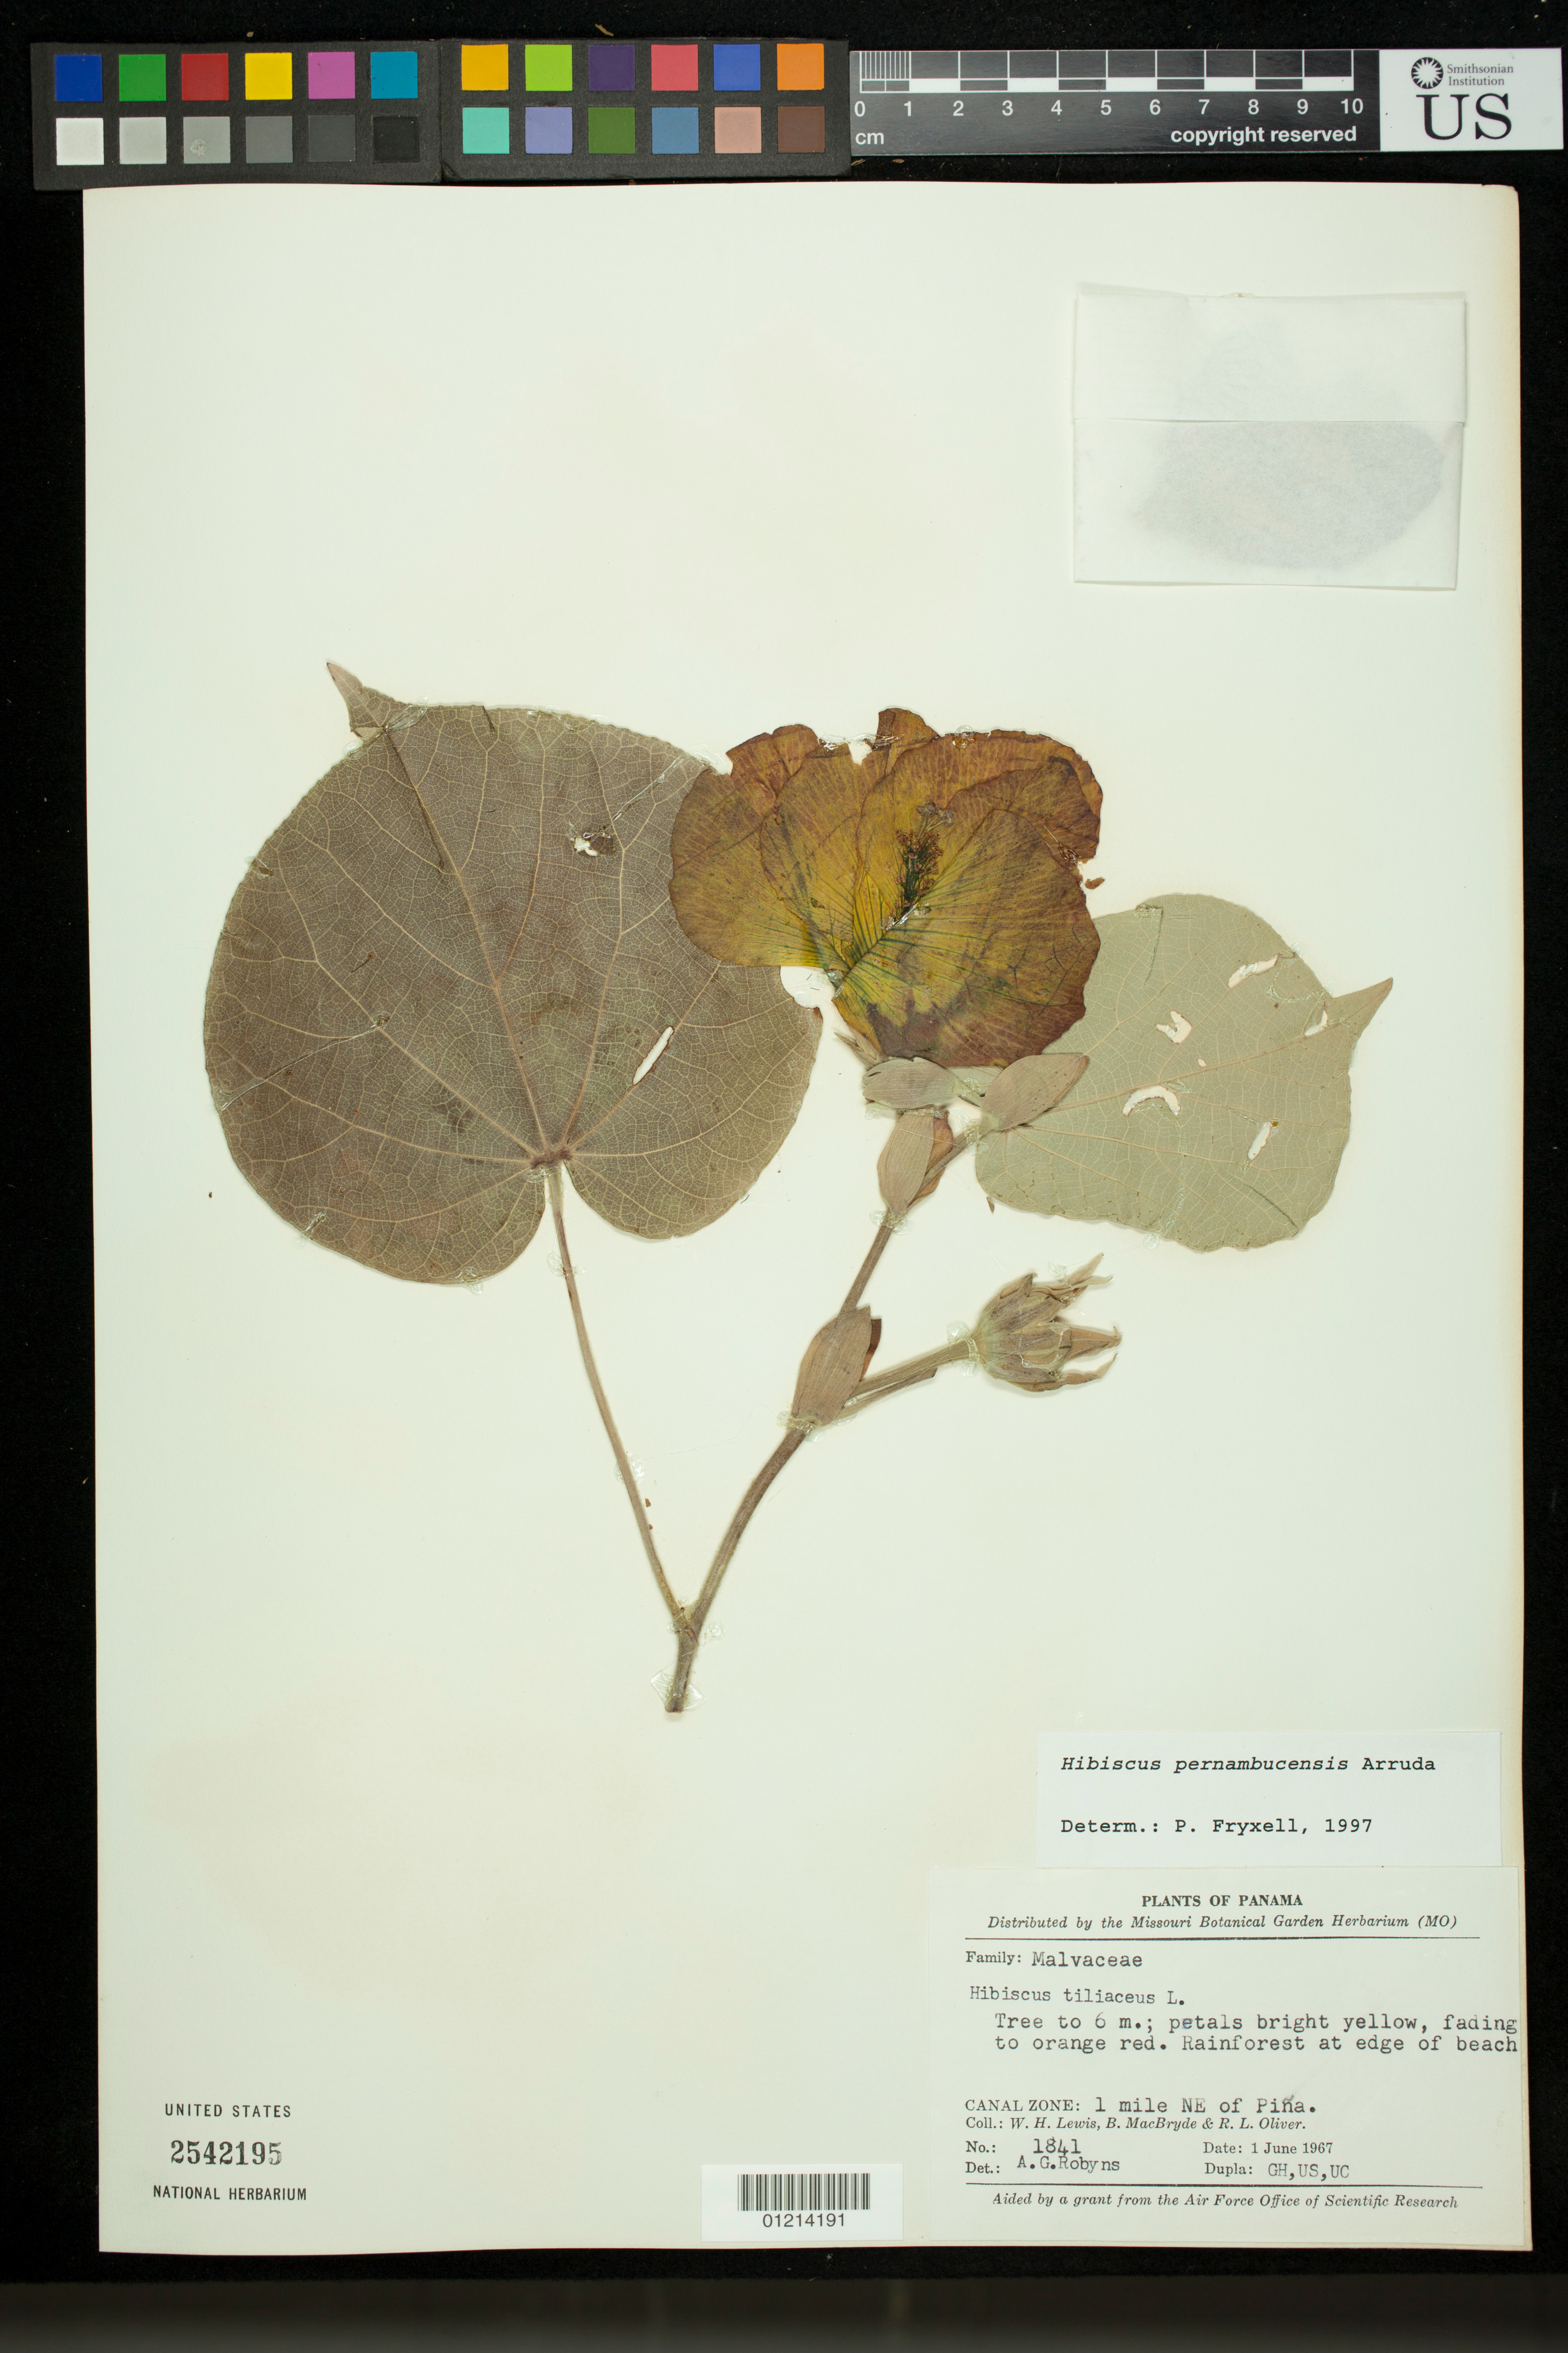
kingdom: Plantae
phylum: Tracheophyta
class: Magnoliopsida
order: Malvales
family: Malvaceae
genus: Talipariti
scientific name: Talipariti tiliaceum var. pernambucense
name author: (Arruda) Fryxell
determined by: Dorr, Laurence J., Curator (BOT), Smithsonian Institution - National Museum of Natural History (UNITED STATES)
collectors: W. H. Lewis, B. MacBryde & R. L. Oliver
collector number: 1841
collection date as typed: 06 Jan 1967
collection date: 1967-01-06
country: Panama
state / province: Colón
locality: Canal Zone: 1 mile NE of Piña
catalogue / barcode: US 2542195